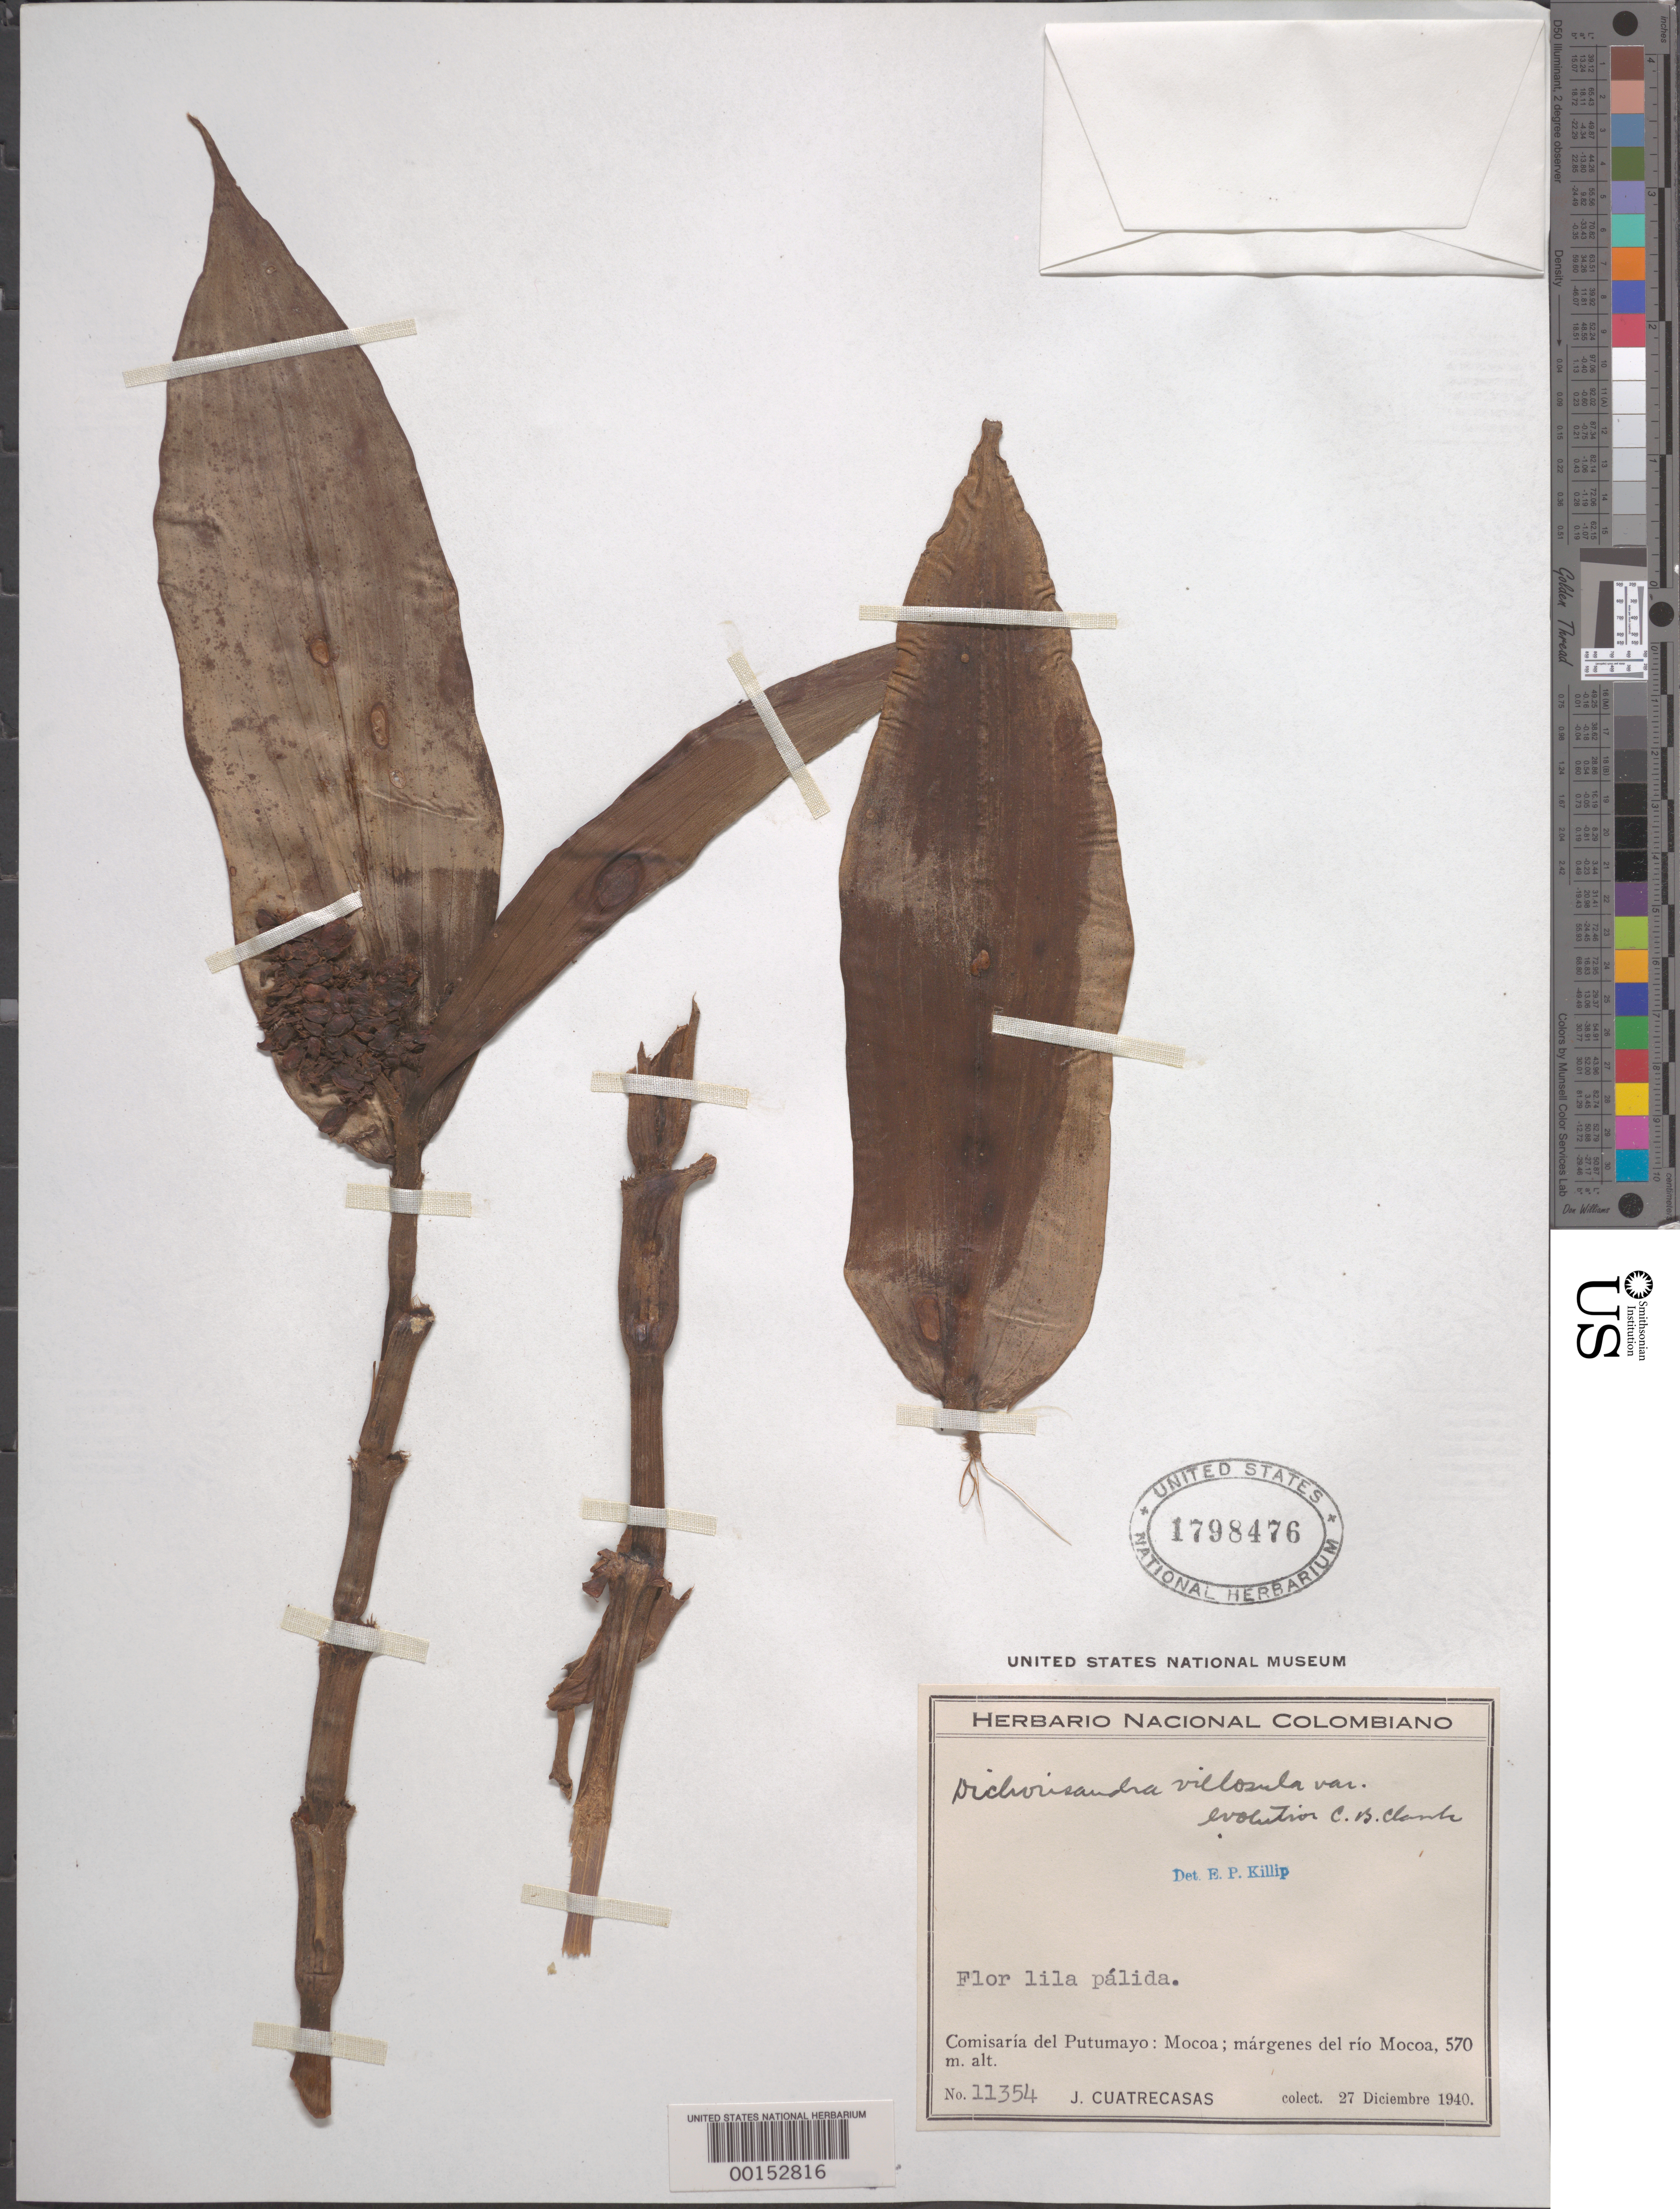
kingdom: Plantae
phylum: Tracheophyta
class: Liliopsida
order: Commelinales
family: Commelinaceae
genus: Dichorisandra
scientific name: Dichorisandra ulei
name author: J.F. Macbr.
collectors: J. Cuatrecasas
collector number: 11354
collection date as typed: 27 Dec 1940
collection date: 1940-12-27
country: Colombia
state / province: Putumayo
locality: Putumayo; Mocoa, Rio Mocoa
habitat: Riverbank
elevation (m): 570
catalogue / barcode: US 1798476